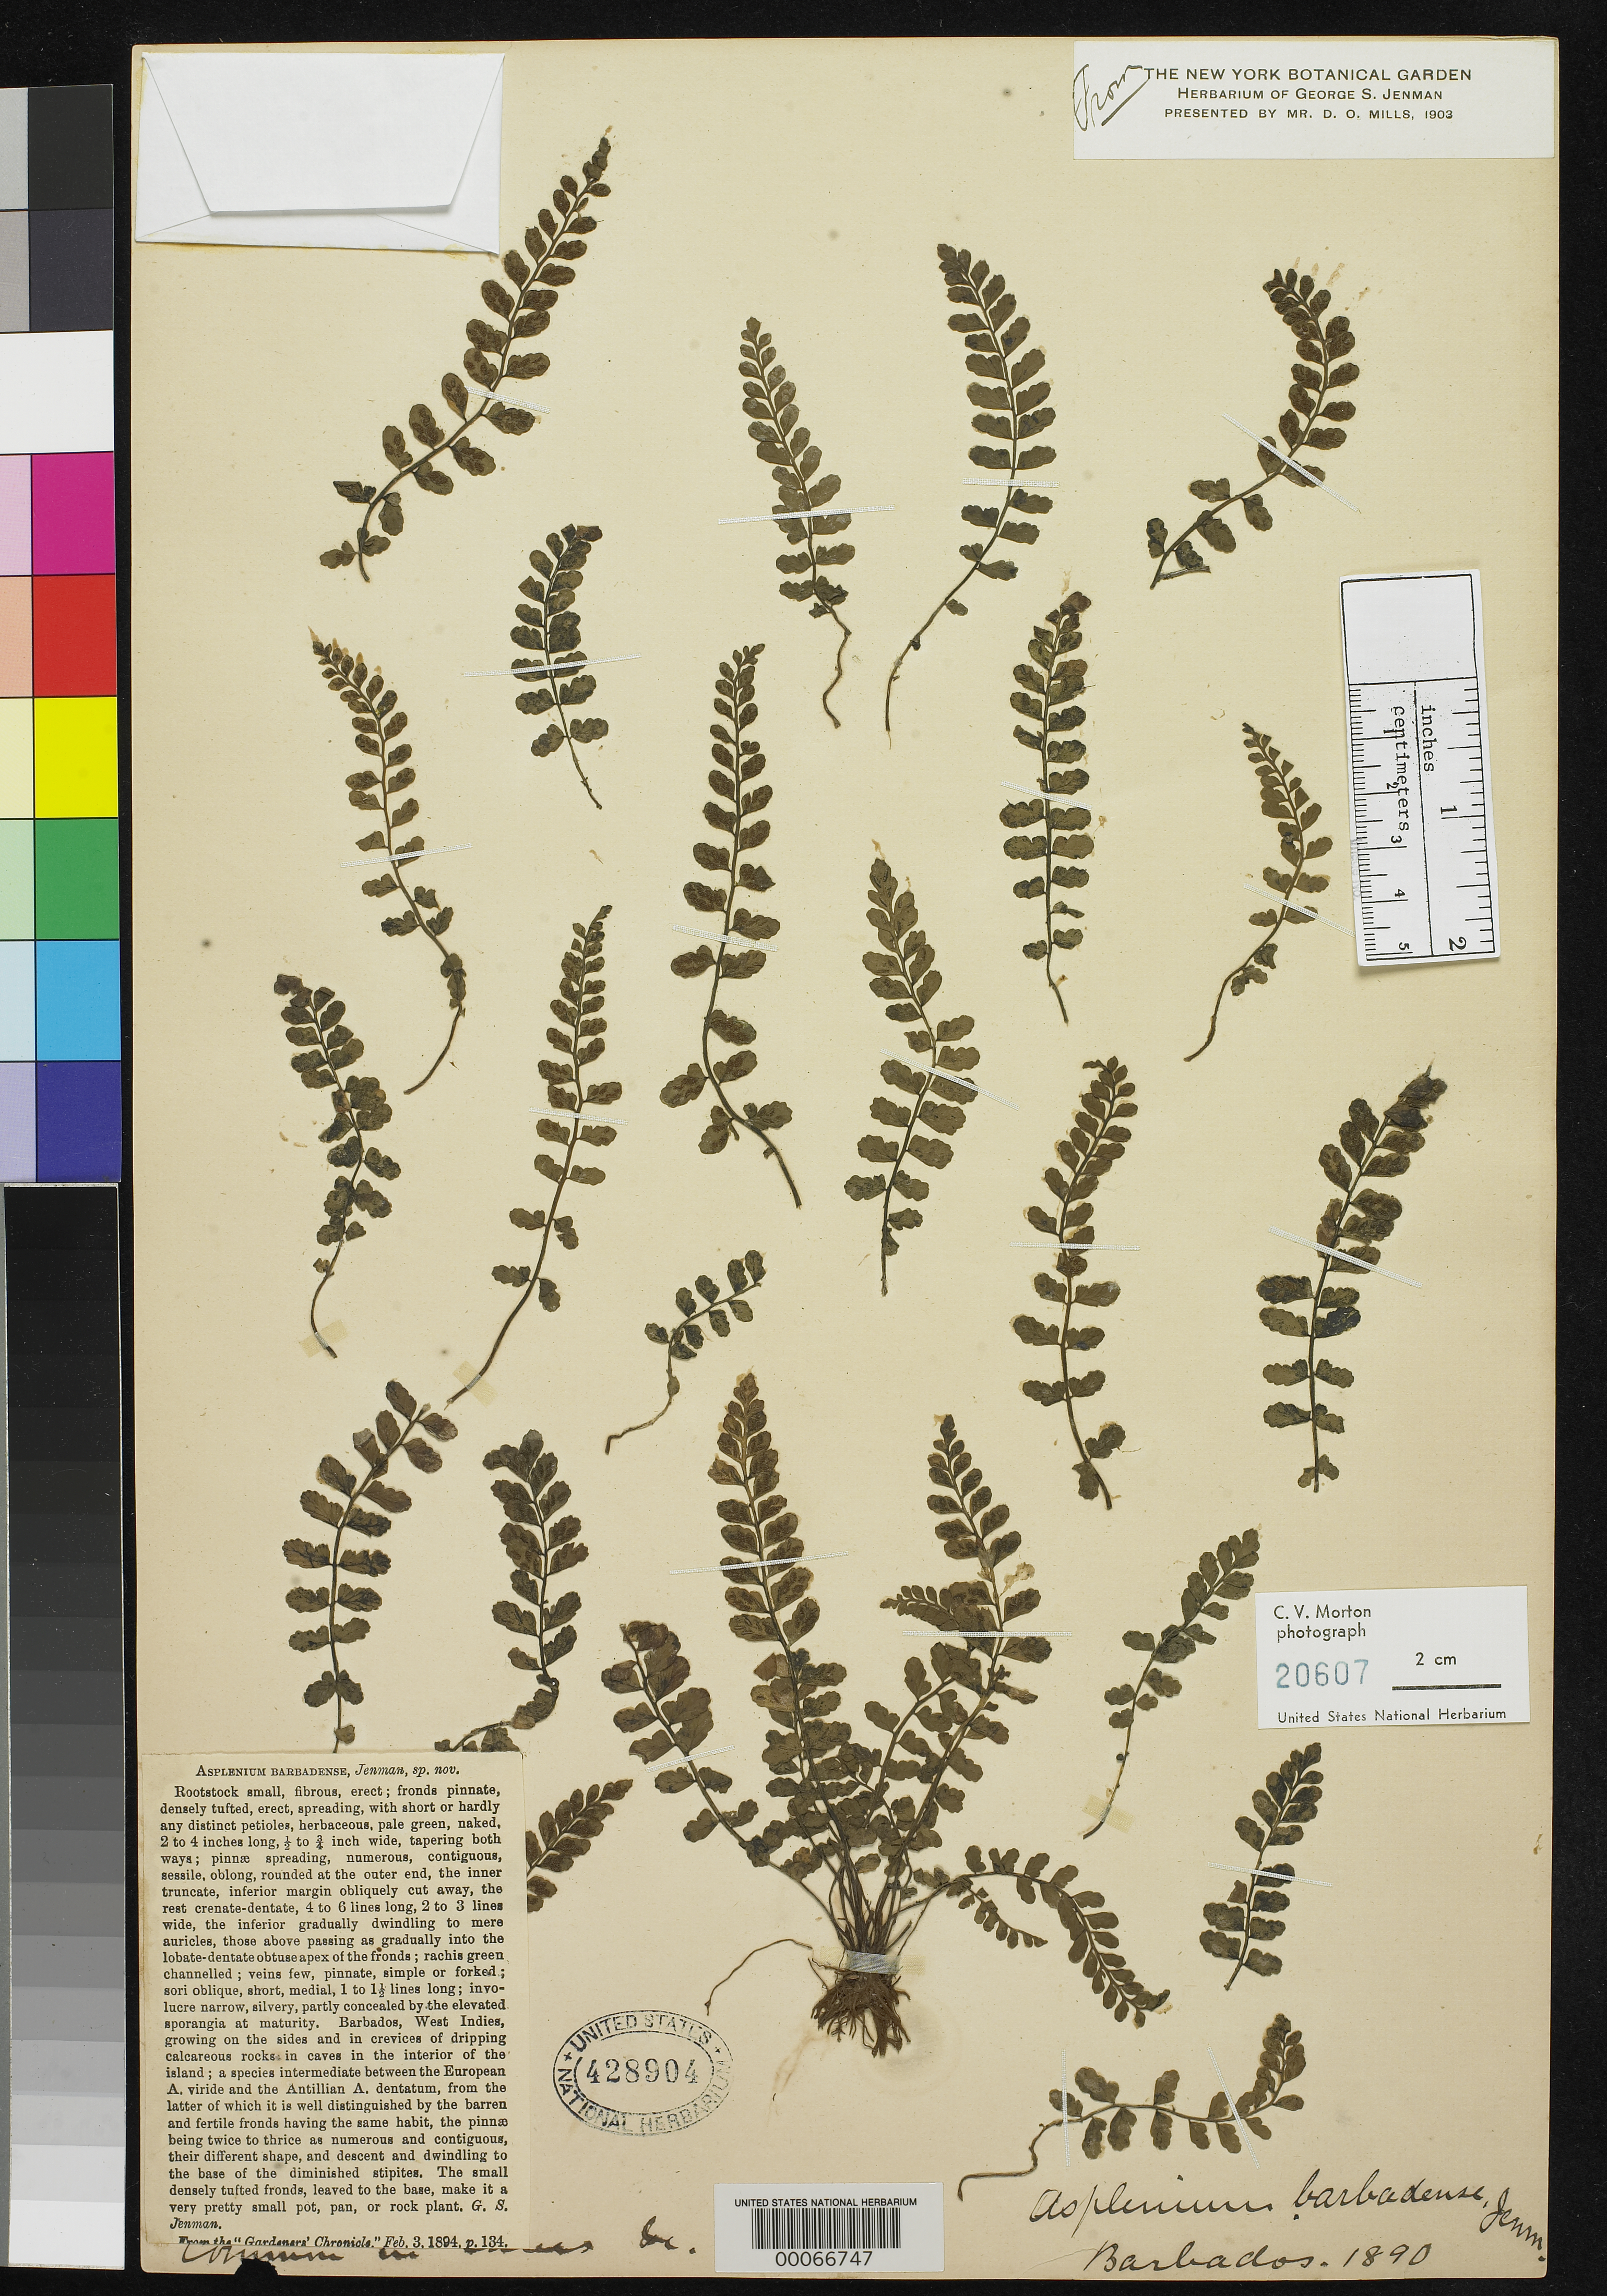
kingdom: Plantae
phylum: Tracheophyta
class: Polypodiopsida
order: Polypodiales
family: Aspleniaceae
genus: Asplenium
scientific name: Asplenium barbadense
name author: Jenman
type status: Type Collection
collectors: G. S. Jenman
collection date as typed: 1890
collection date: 1890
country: Barbados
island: Windward Is.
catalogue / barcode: US 428904